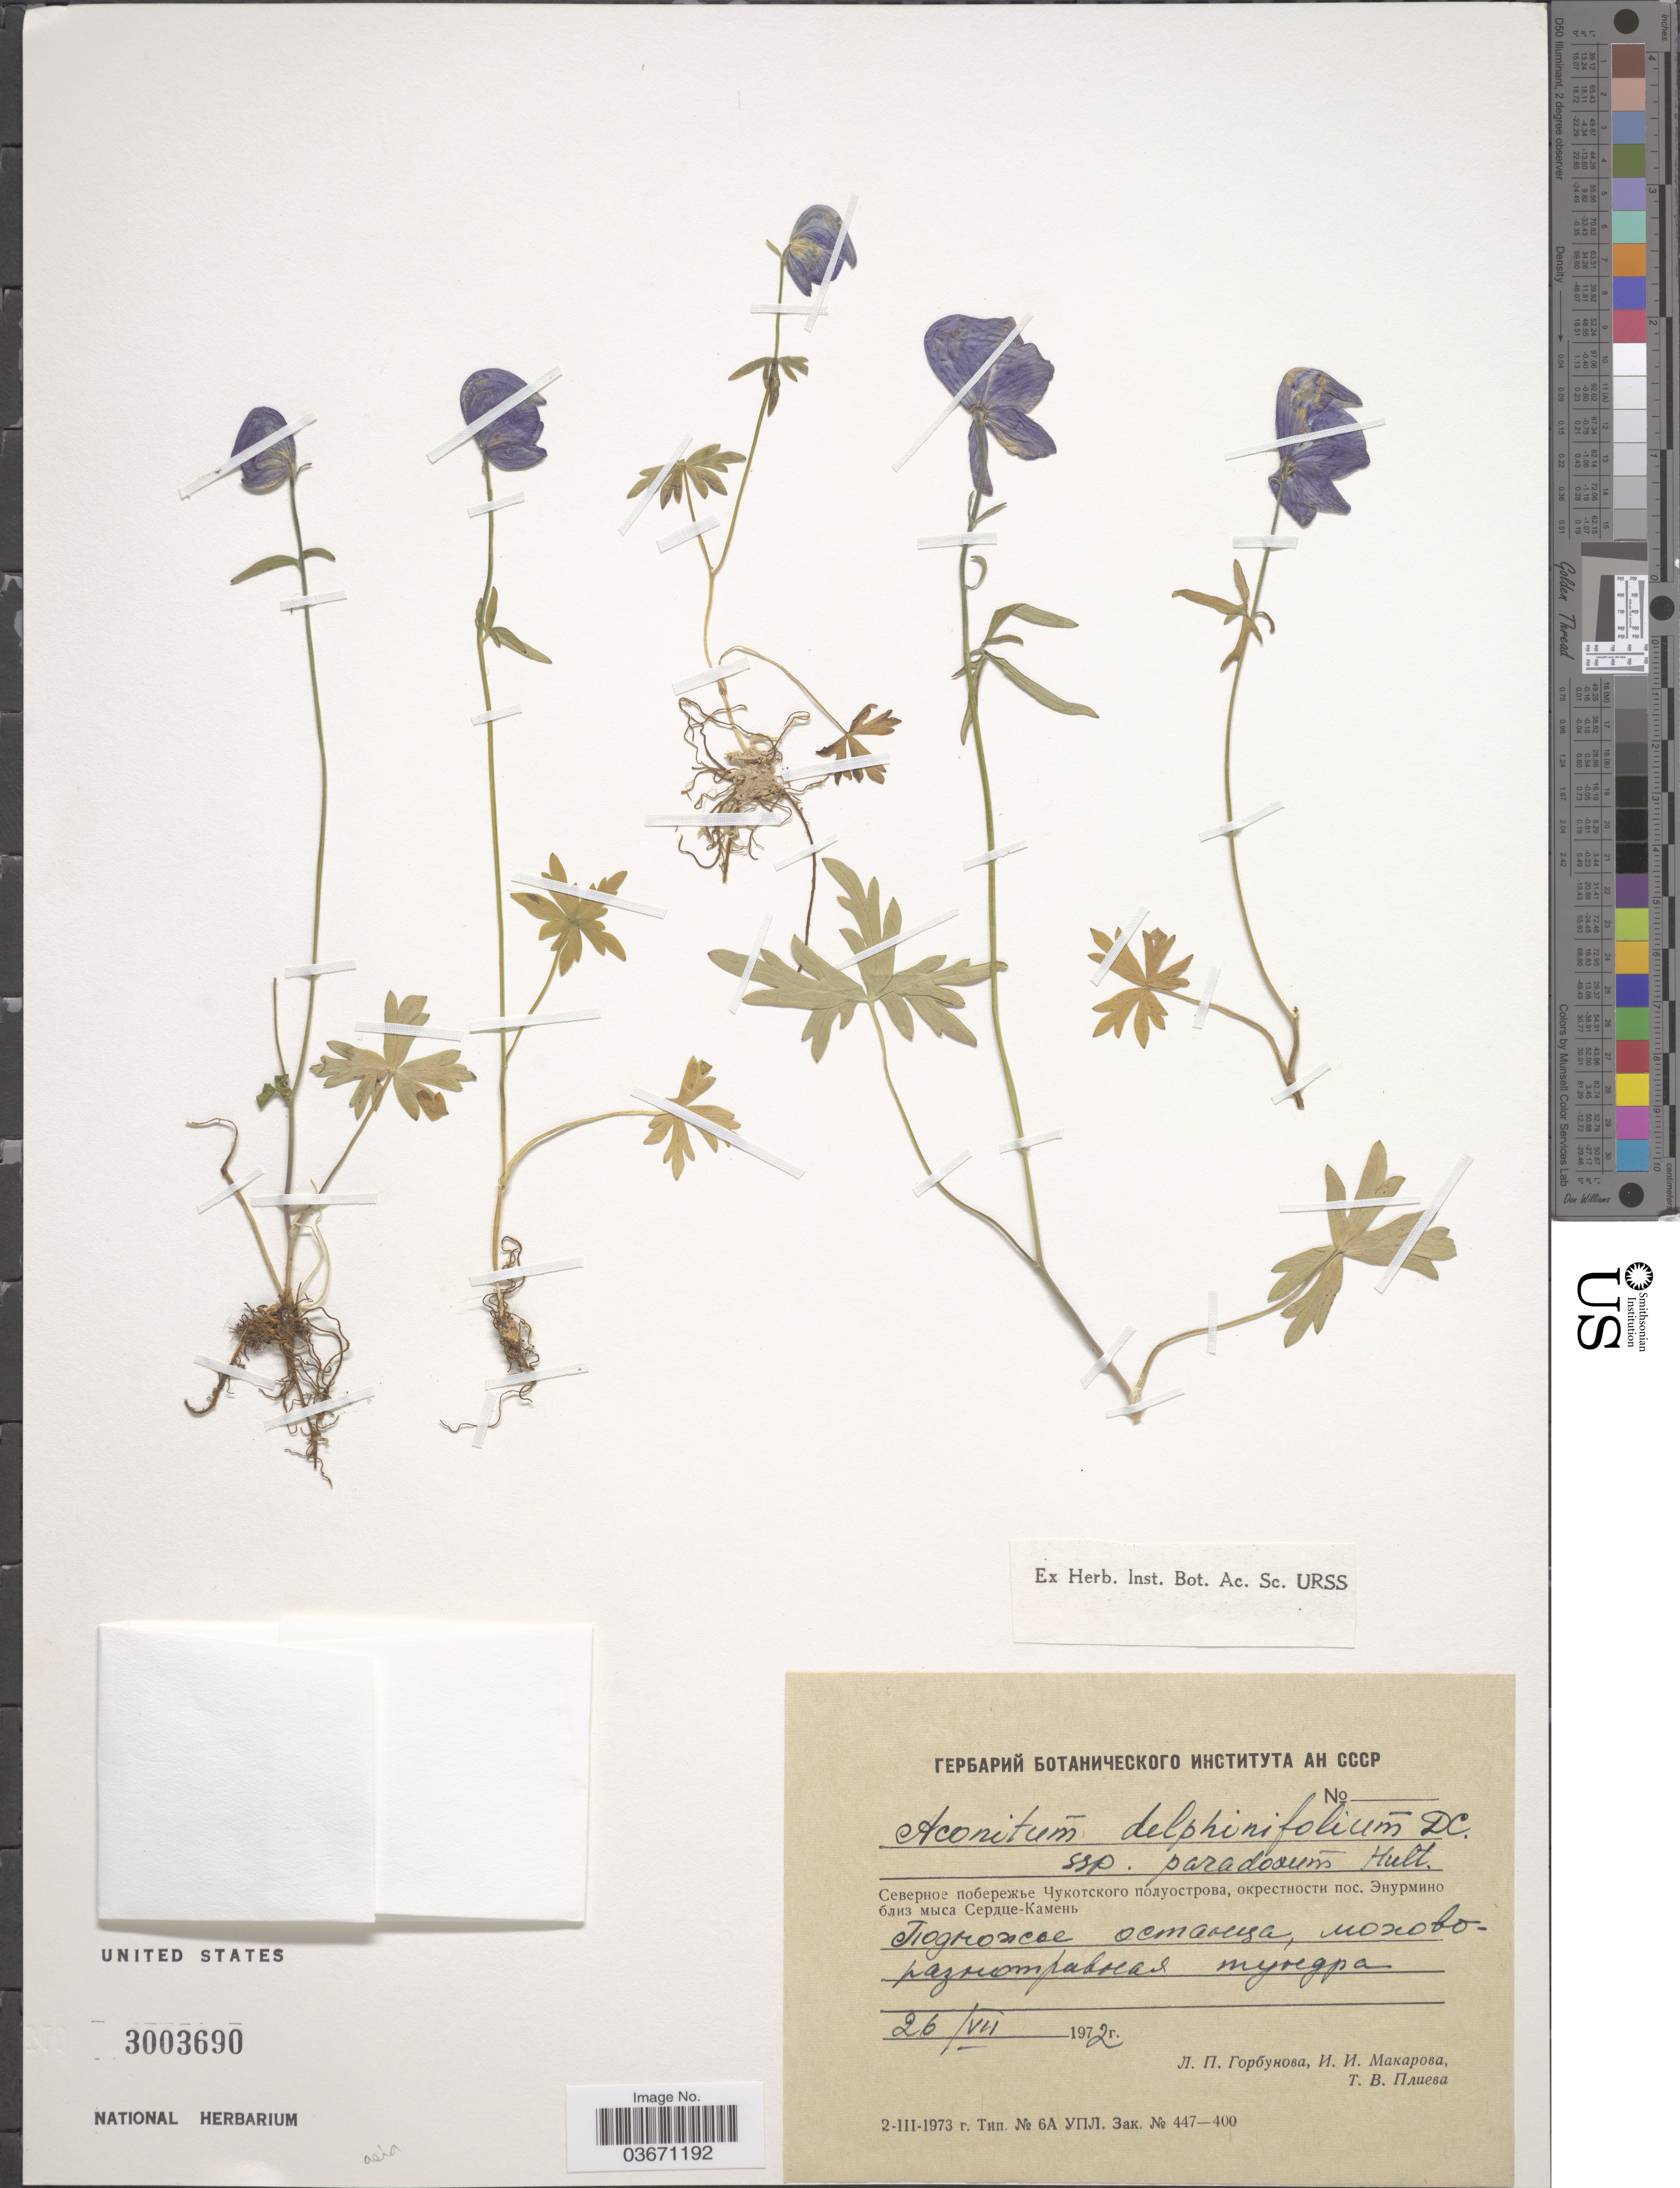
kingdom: Plantae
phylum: Tracheophyta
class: Magnoliopsida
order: Ranunculales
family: Ranunculaceae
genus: Aconitum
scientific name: Aconitum delphinifolium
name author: DC.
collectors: L. Gorbunova, I. Makarova & T. Plieva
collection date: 1972-07-26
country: Russian Federation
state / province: Chukotka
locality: near Village Enurmino, near Cape Serdtse-Kamen.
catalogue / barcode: US 3003690